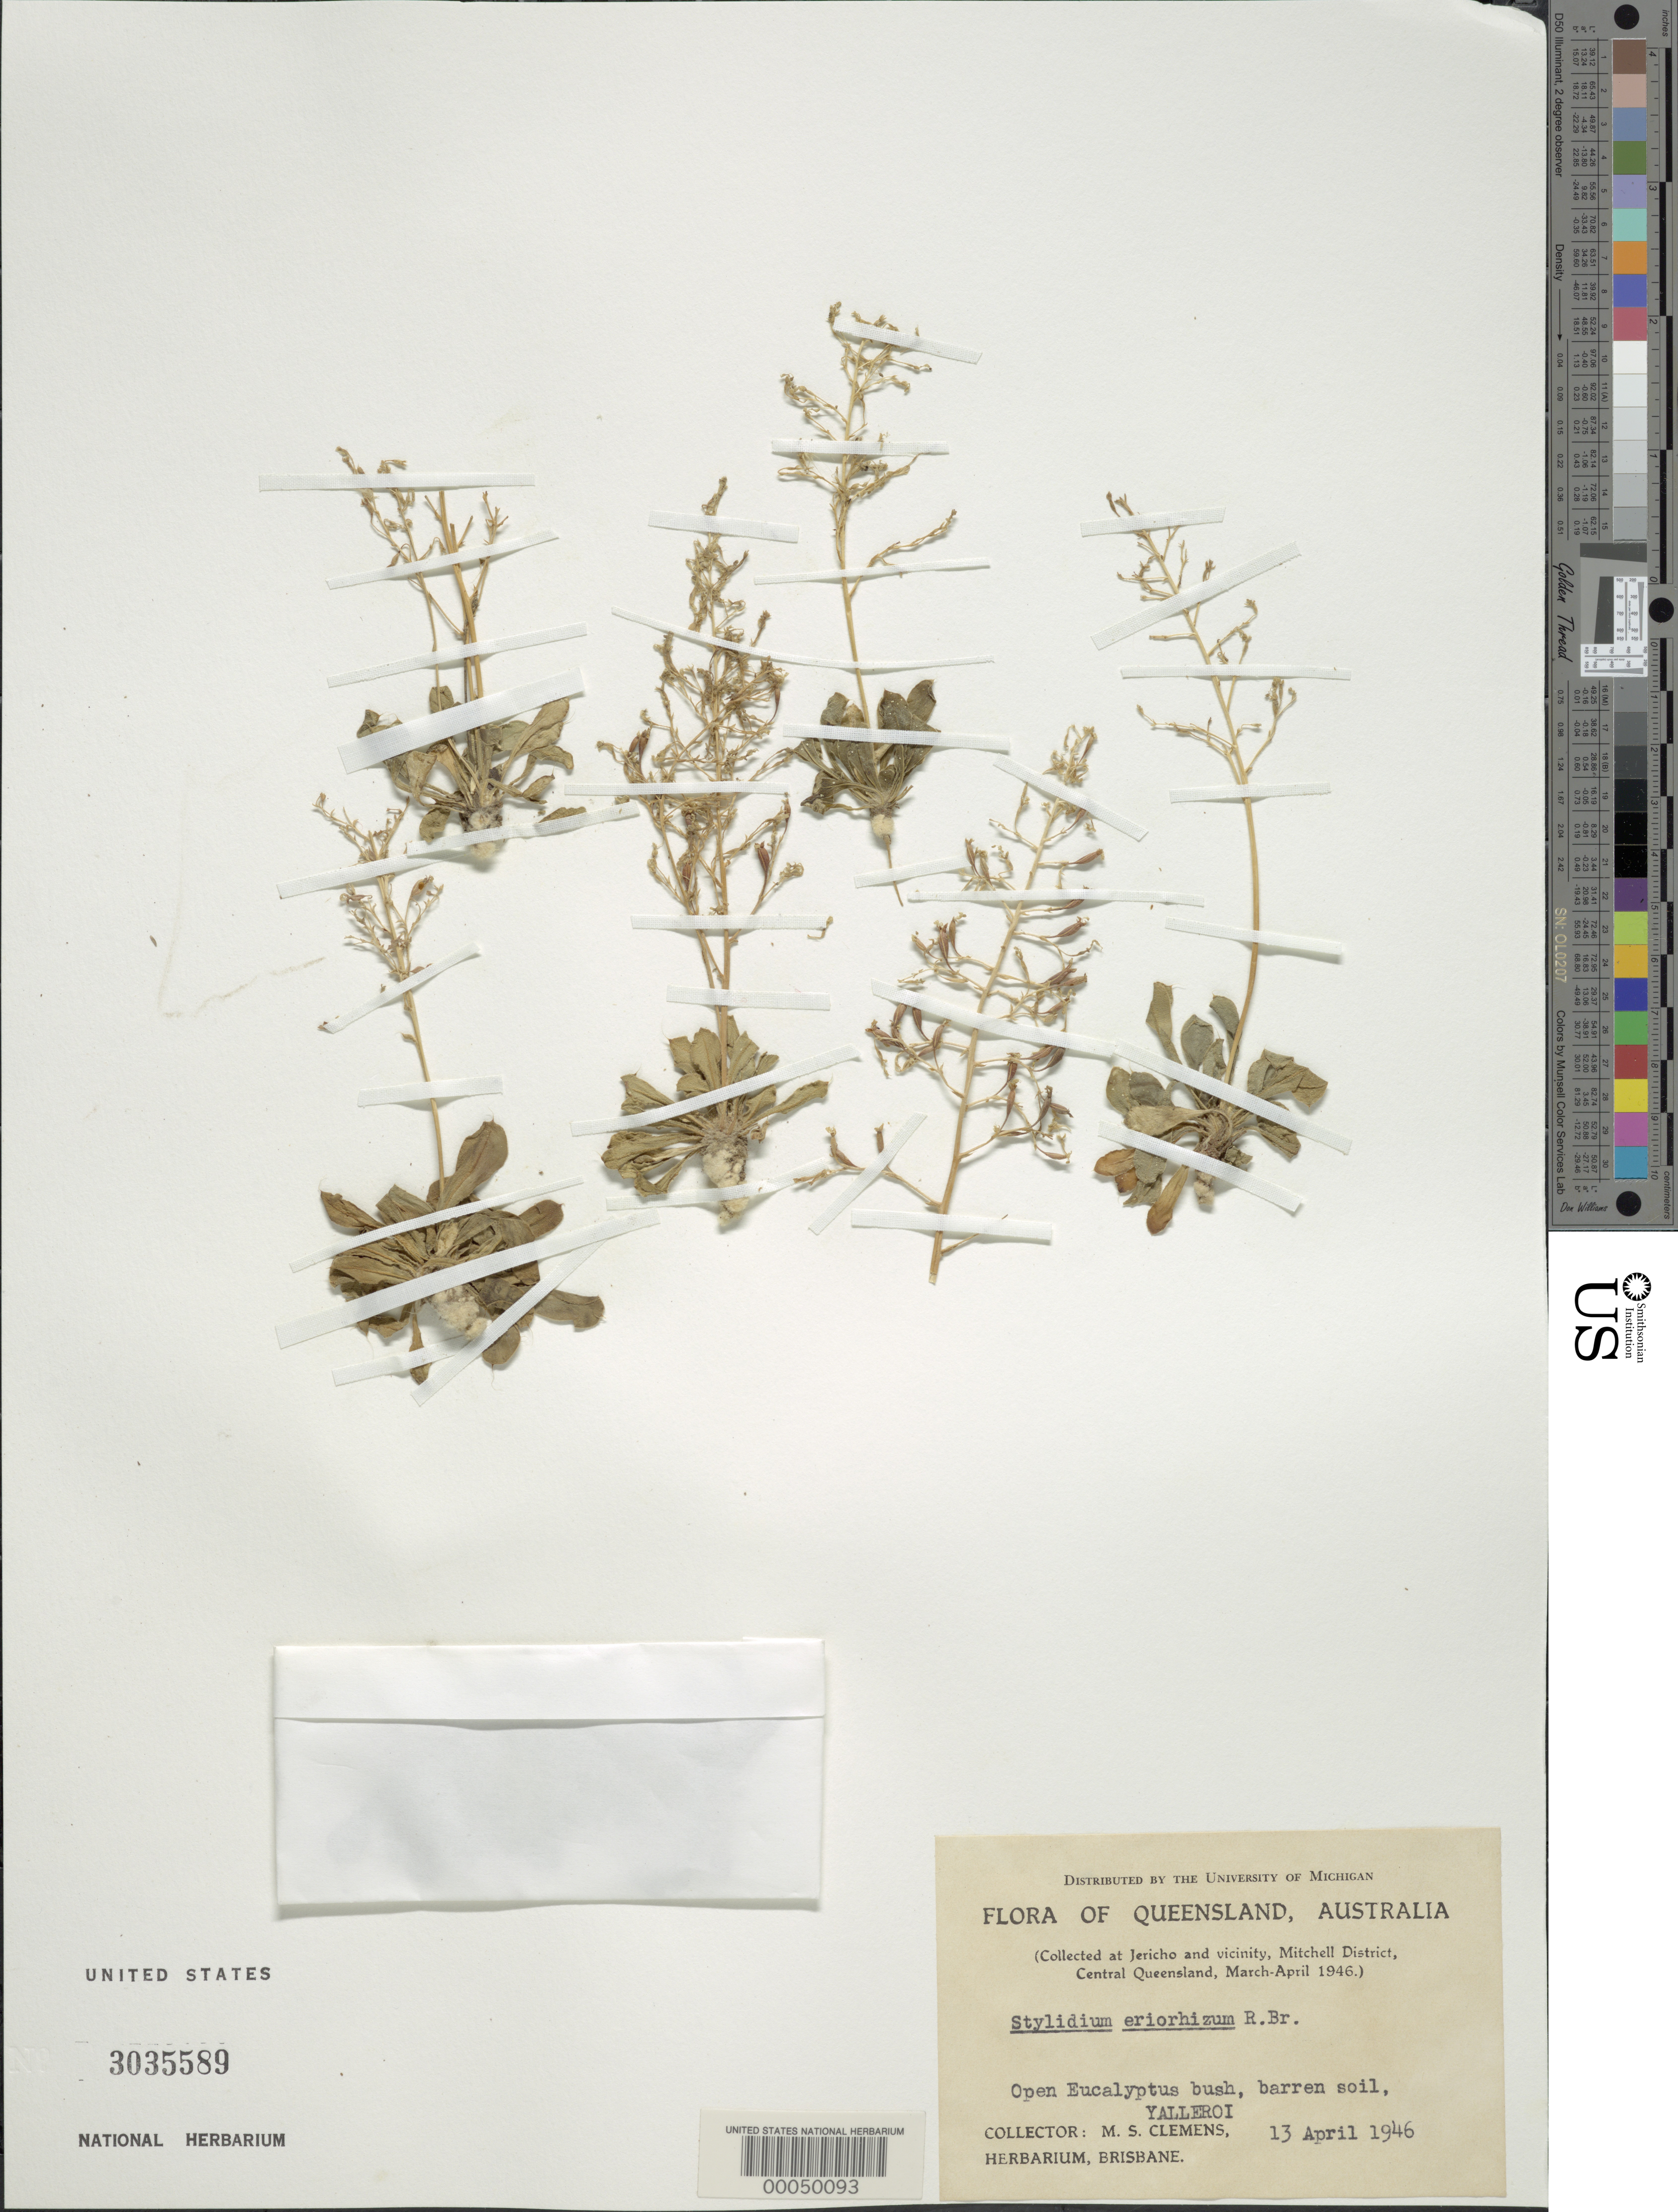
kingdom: Plantae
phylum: Tracheophyta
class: Magnoliopsida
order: Asterales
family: Stylidiaceae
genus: Stylidium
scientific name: Stylidium eriorhizum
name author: R. Br.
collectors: M. S. Clemens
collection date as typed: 13 Apr 1946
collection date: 1946-04-13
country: Australia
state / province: Queensland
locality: Mitchell dist. (?), jericho and vicinity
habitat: Open, eucalyptus bush, barren soil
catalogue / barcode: US 3035589